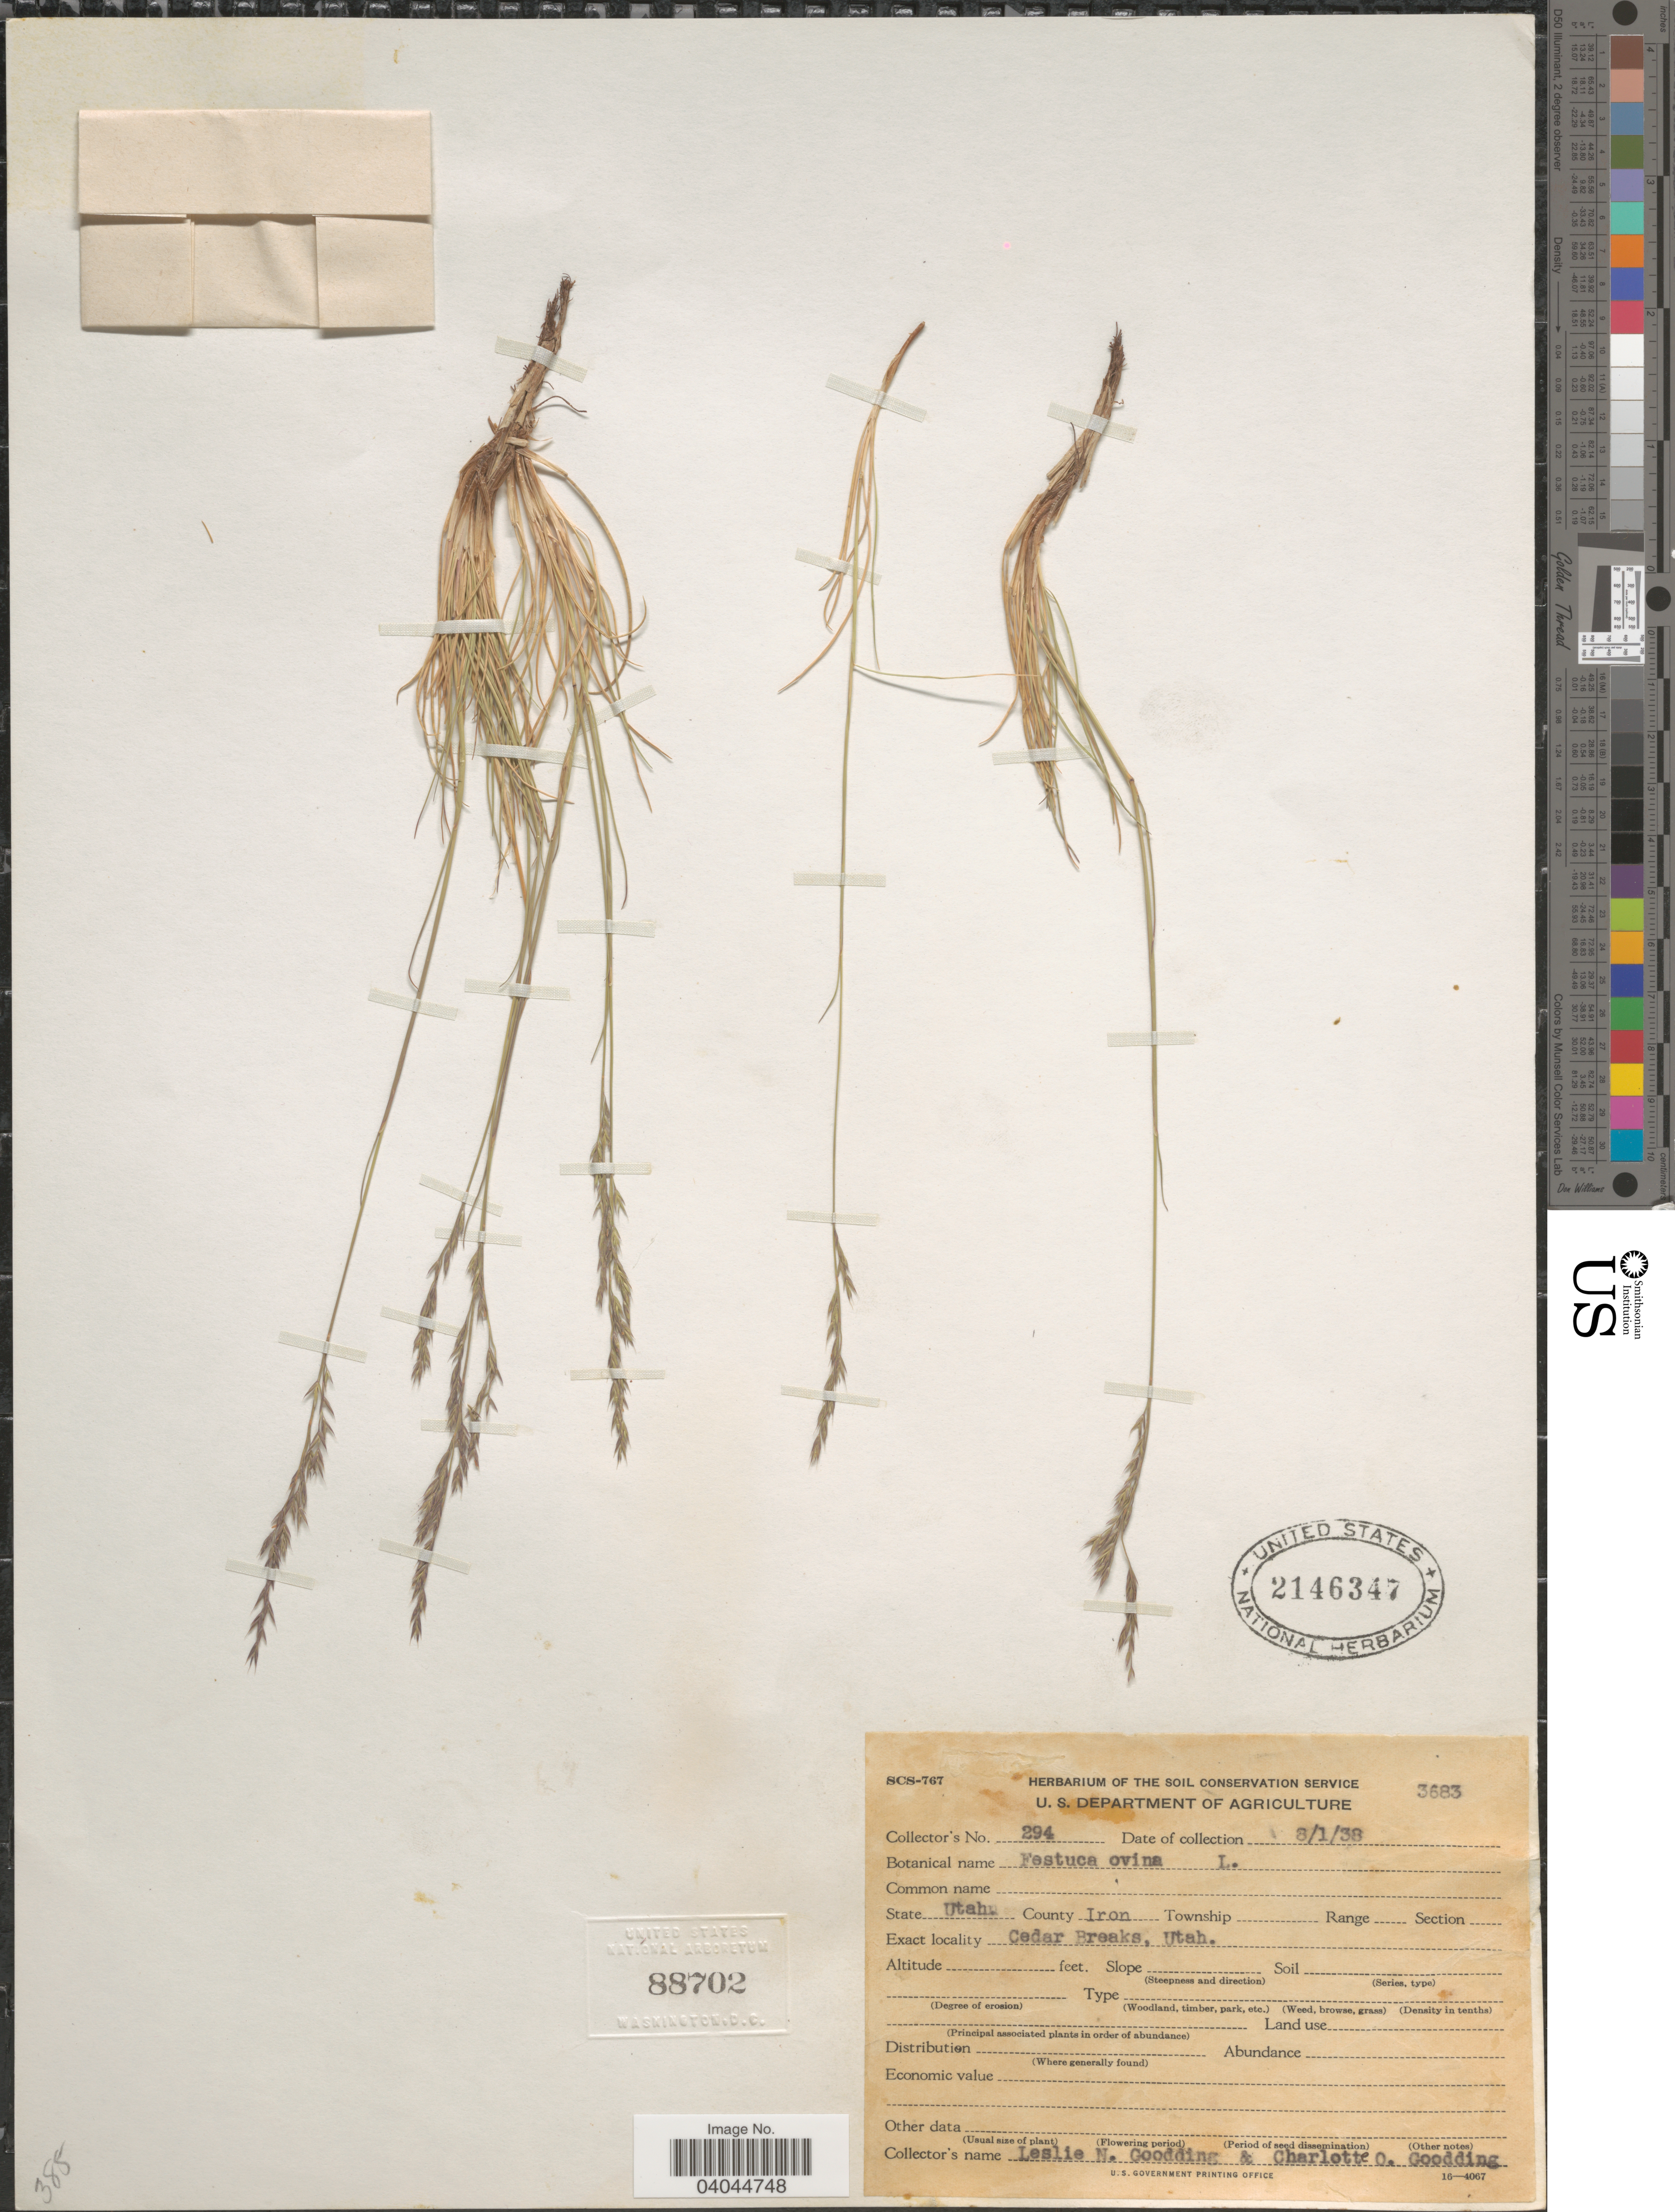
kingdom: Plantae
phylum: Tracheophyta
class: Liliopsida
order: Poales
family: Poaceae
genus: Festuca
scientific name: Festuca ovina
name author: L.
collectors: L. N. Goodding & C. Goodding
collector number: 394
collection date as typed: Transcribed d/m/y: 1/8/38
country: United States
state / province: Utah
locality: County Iron. Cedar Breaks.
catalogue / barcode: US 2146347